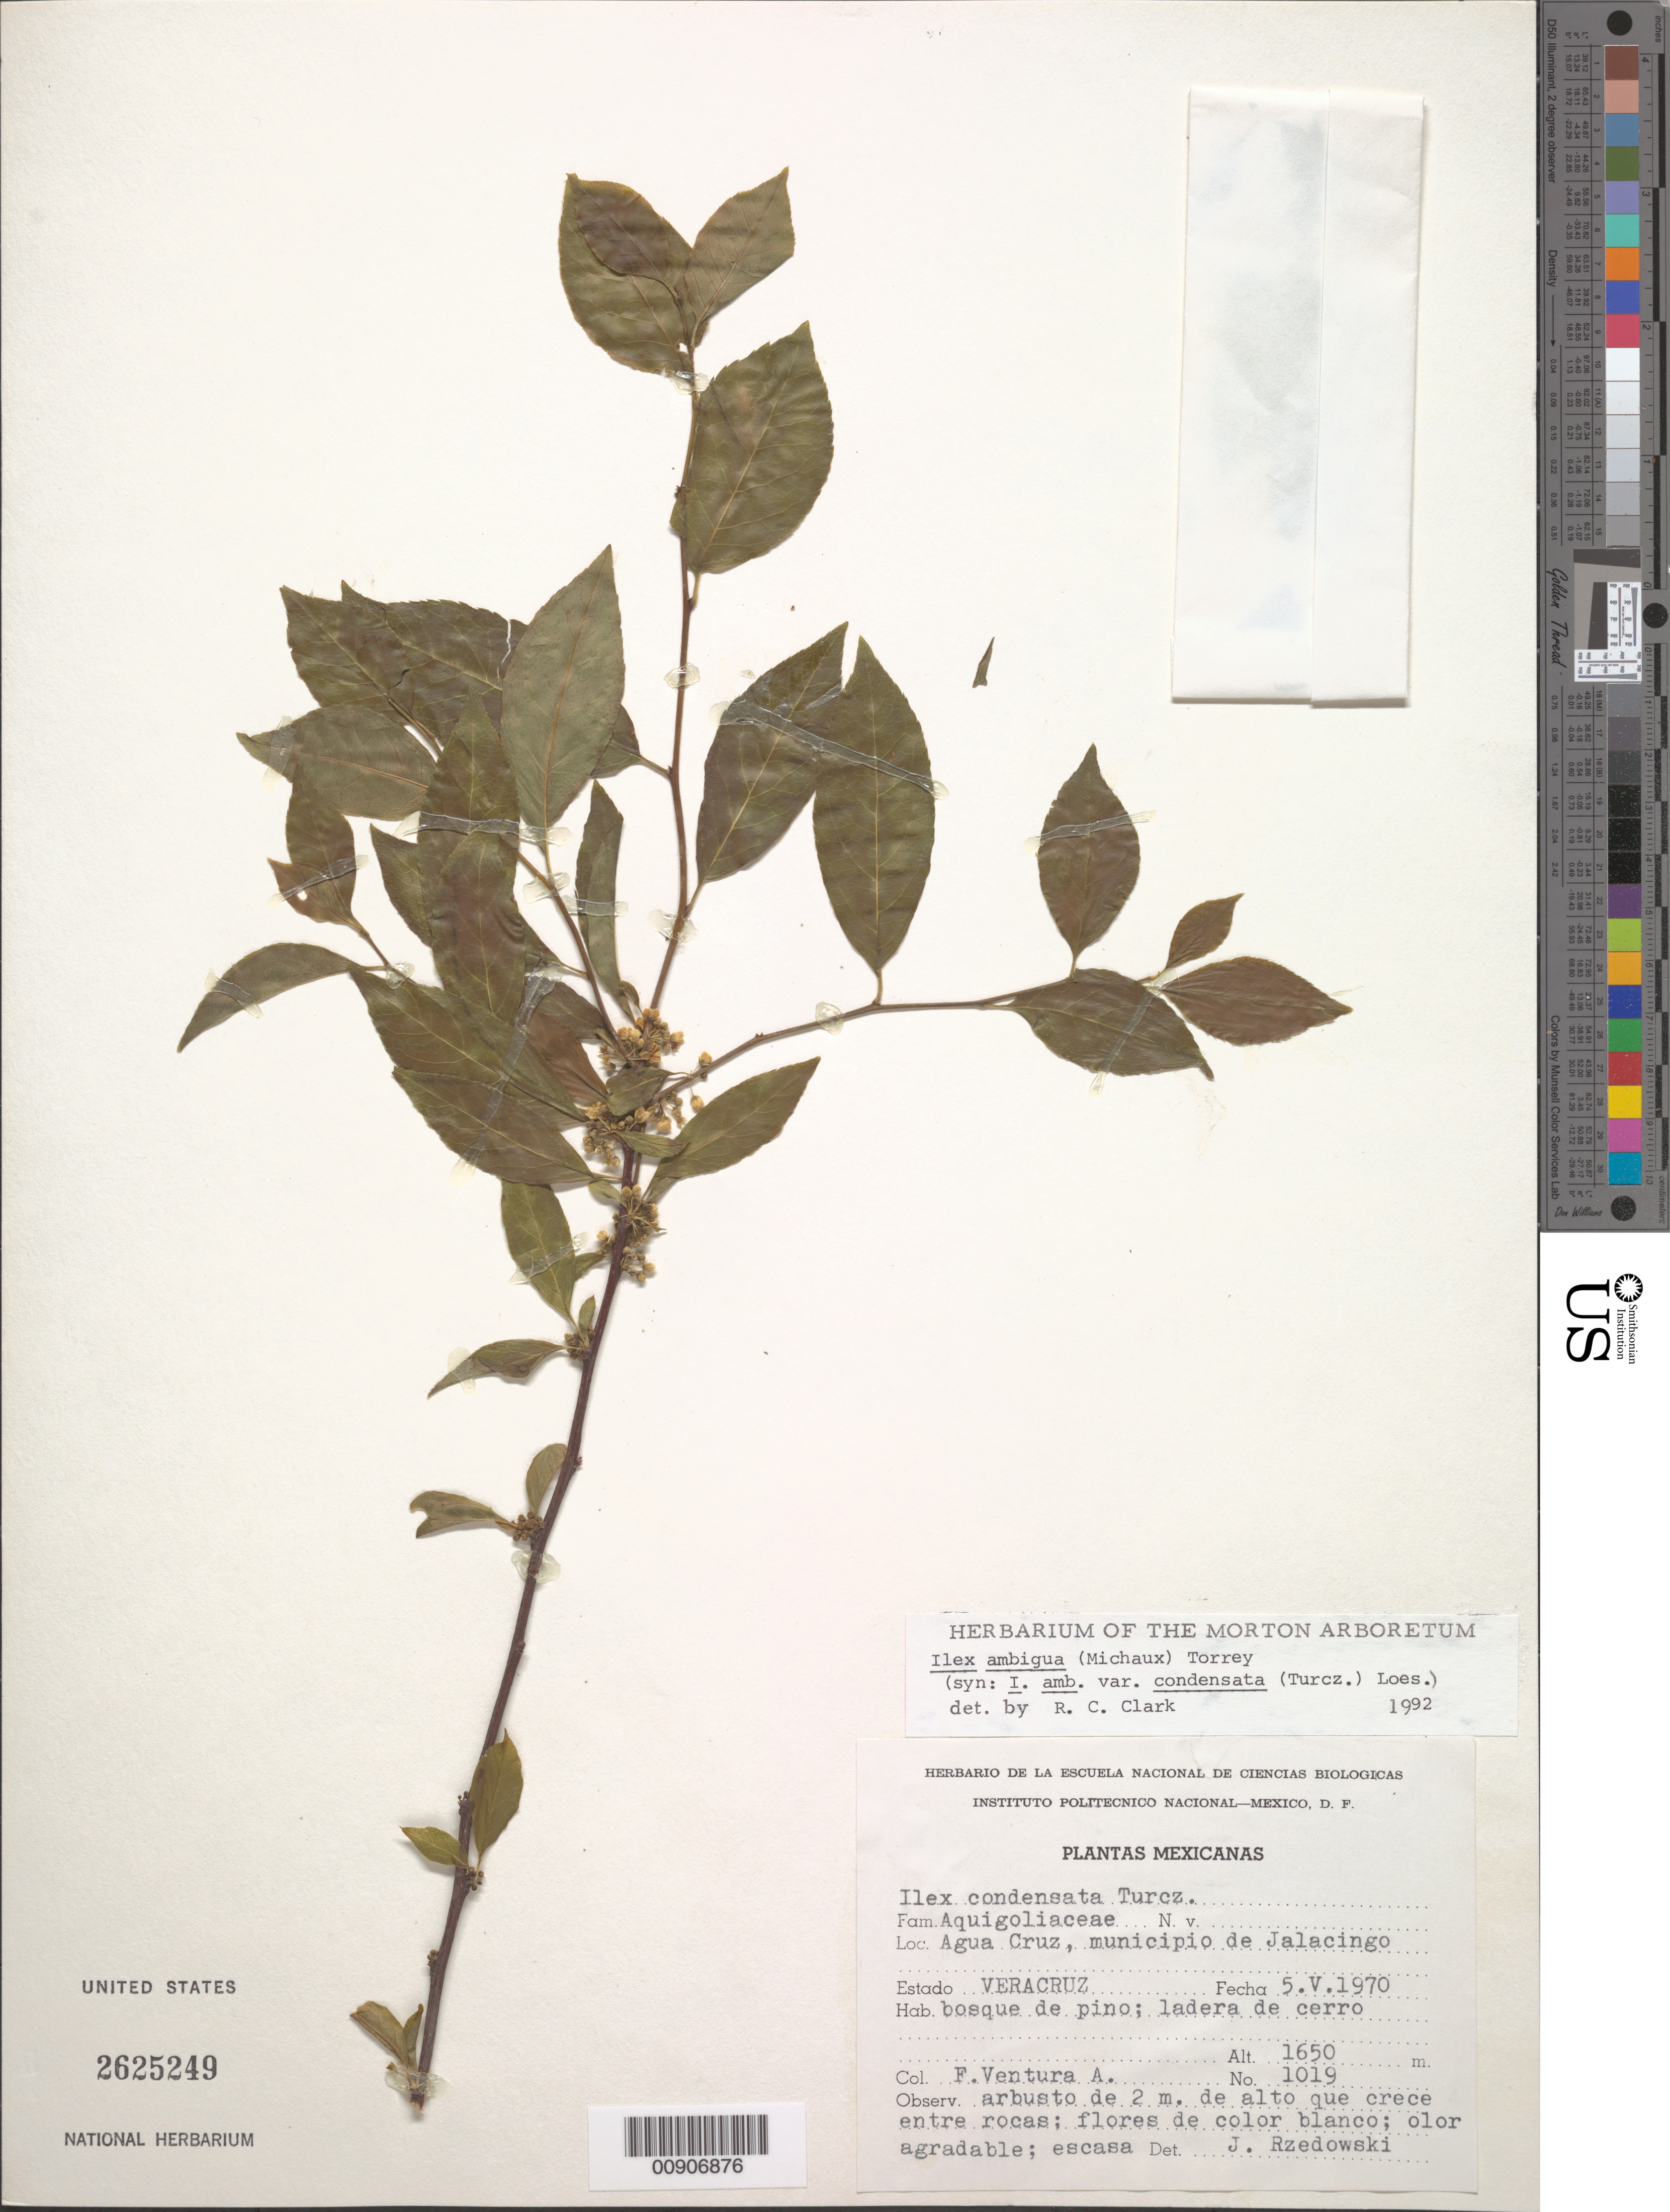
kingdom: Plantae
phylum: Tracheophyta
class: Magnoliopsida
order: Aquifoliales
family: Aquifoliaceae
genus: Ilex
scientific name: Ilex ambigua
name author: Chapm.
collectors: F. Ventura A.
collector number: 1019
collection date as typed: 05 May 1970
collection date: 1970-05-05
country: Mexico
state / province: Veracruz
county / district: Jalacingo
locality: Agua Cruz, municipio de Jalacingo, Estado Veracruz.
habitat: Bosque de pino; ladera de cerro. Crece entre rocas.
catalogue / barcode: US 2625249